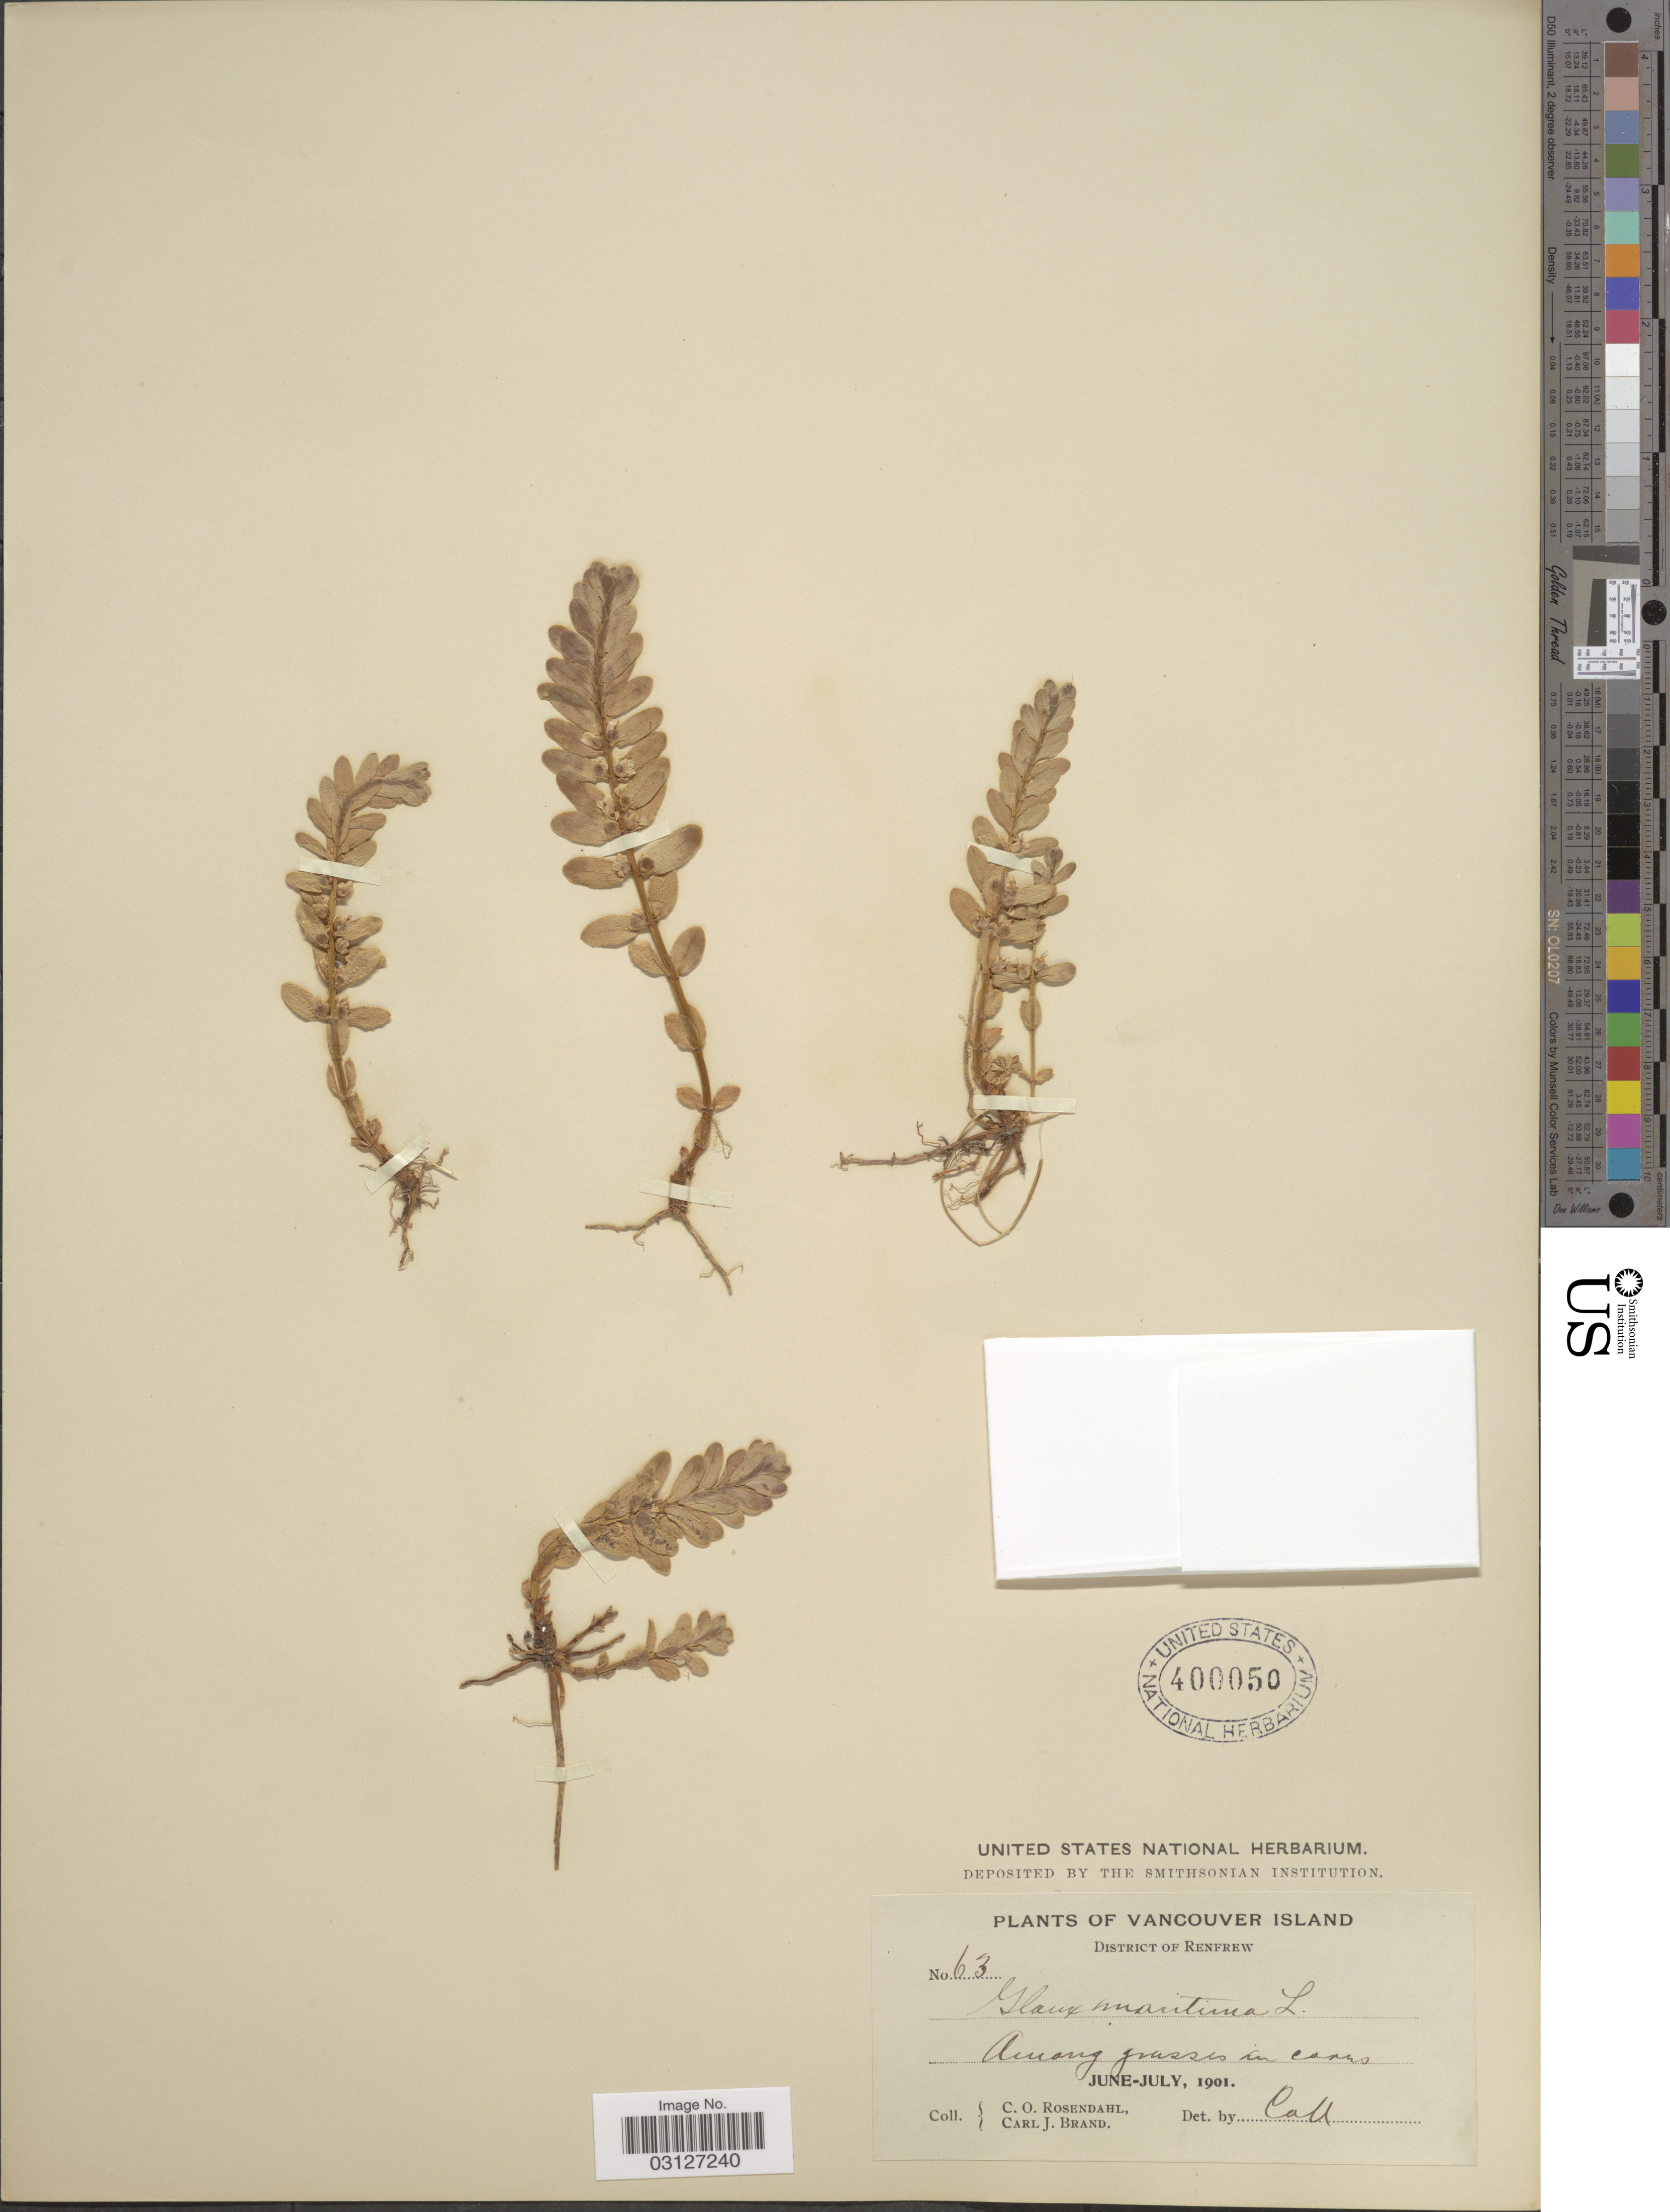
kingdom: Plantae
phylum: Tracheophyta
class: Magnoliopsida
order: Ericales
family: Primulaceae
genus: Glaux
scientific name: Glaux maritima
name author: L.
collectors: C. O. Rosendahl & C. J. Brand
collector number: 63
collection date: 1901-06/1901-07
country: Canada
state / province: British Columbia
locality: Vancouver Island, District of Renfrew.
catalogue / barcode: US 400050